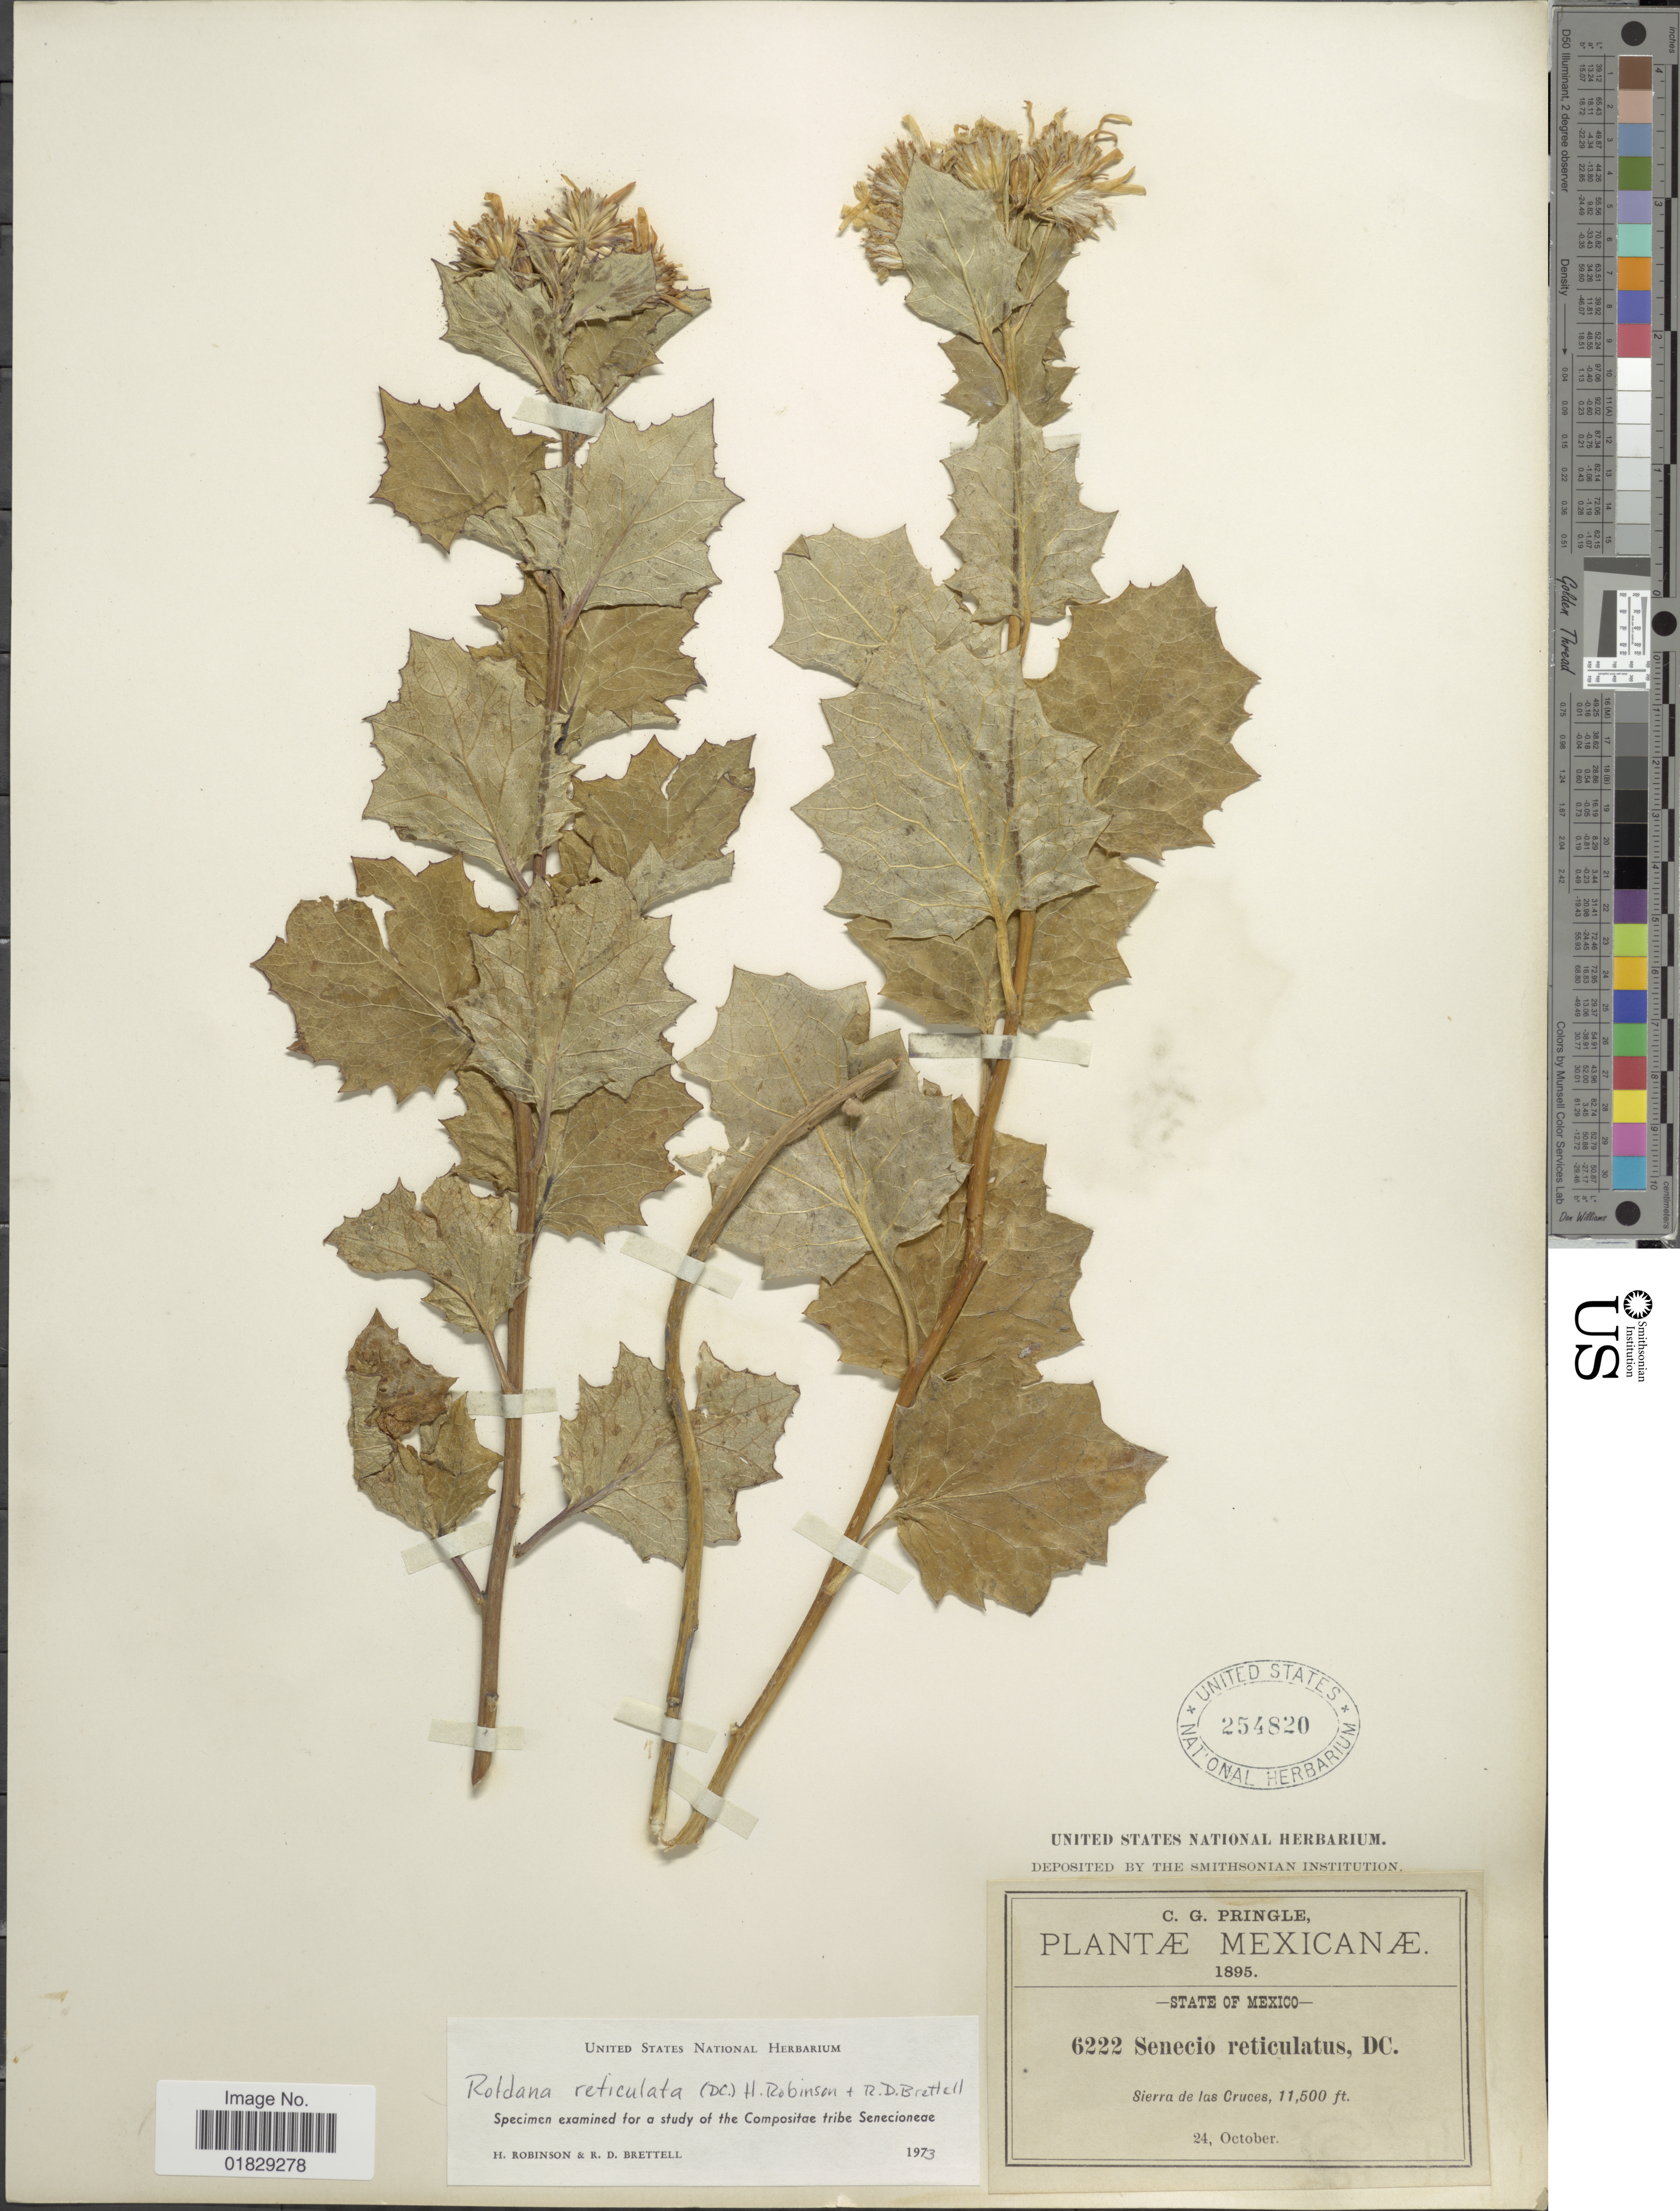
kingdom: Plantae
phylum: Tracheophyta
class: Magnoliopsida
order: Asterales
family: Asteraceae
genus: Roldana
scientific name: Roldana reticulata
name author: (DC.) H. Rob. & Brettell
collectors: C. G. Pringle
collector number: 6222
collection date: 1895-10-24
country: Mexico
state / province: México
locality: State of Mexico. Sierra de las Cruces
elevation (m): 3505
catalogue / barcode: US 254820